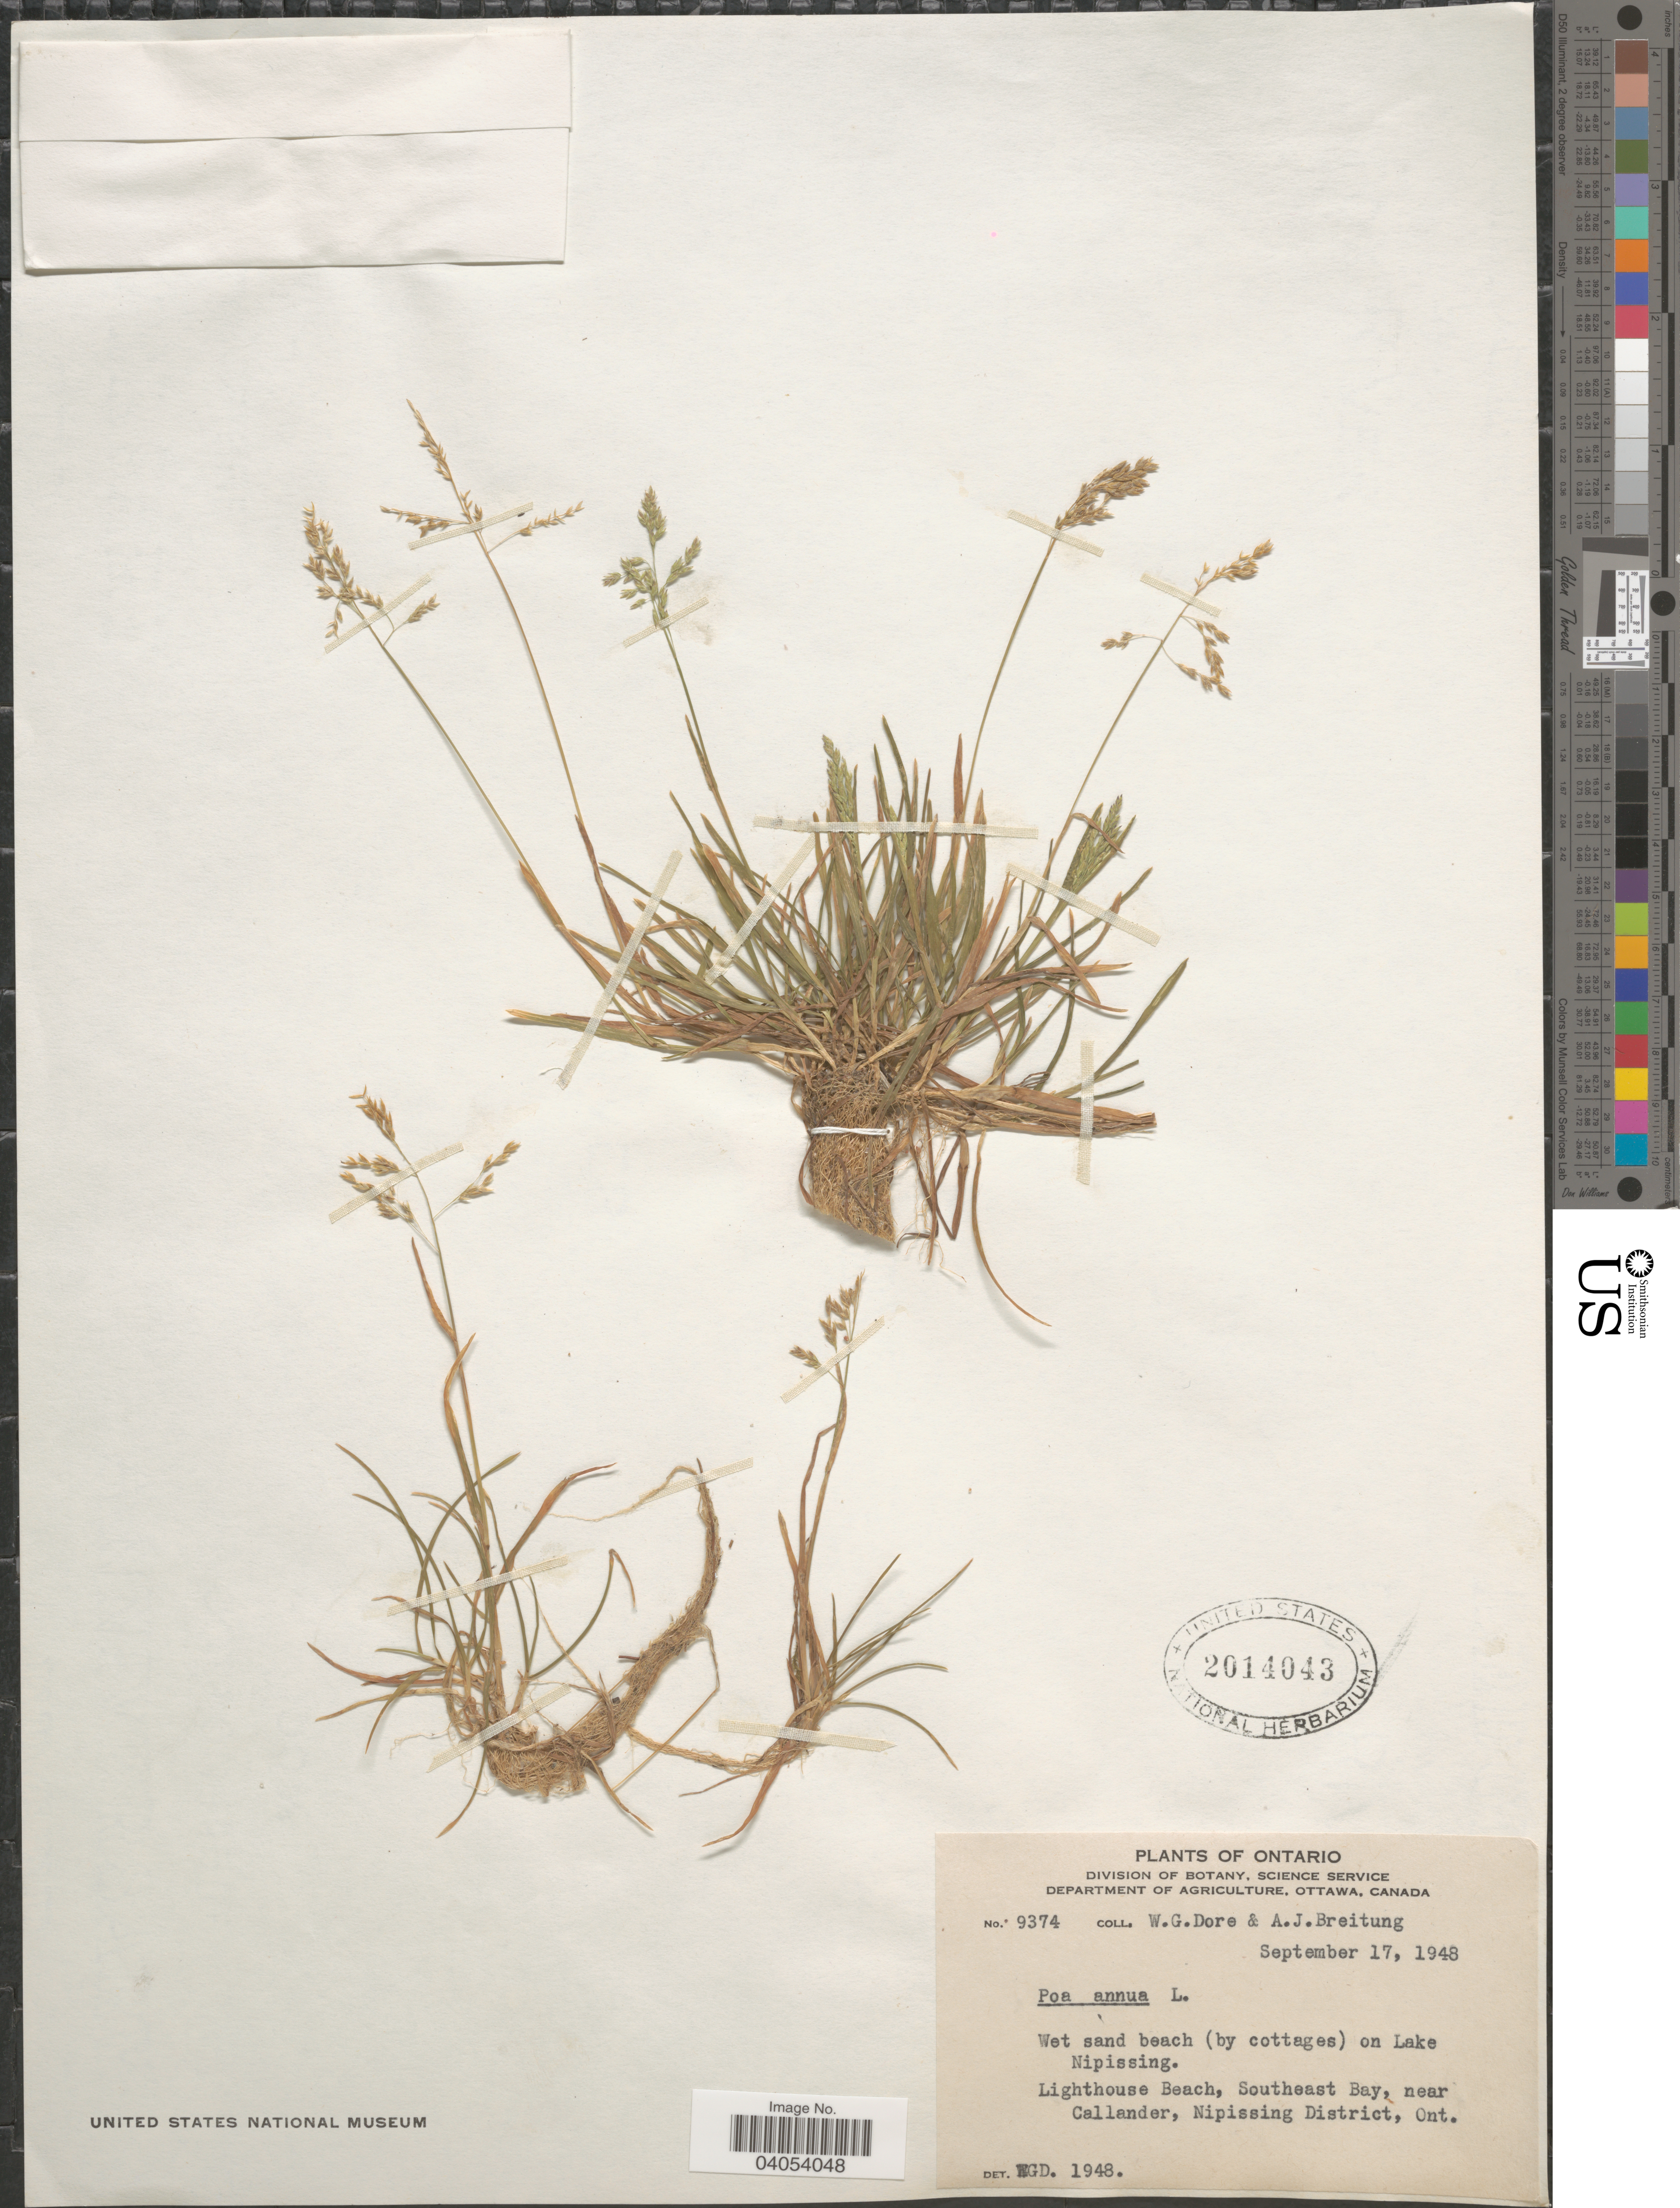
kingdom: Plantae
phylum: Tracheophyta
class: Liliopsida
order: Poales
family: Poaceae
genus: Poa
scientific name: Poa annua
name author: L.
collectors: W. Dore & A. Breitung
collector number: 9374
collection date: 1948-09-17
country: Canada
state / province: Ontario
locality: Beach (by cottages) on Lake Nipissing. Lighthouse Beach, Southeast Bay, near Callander, Nipissing District.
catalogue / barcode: US 2014043